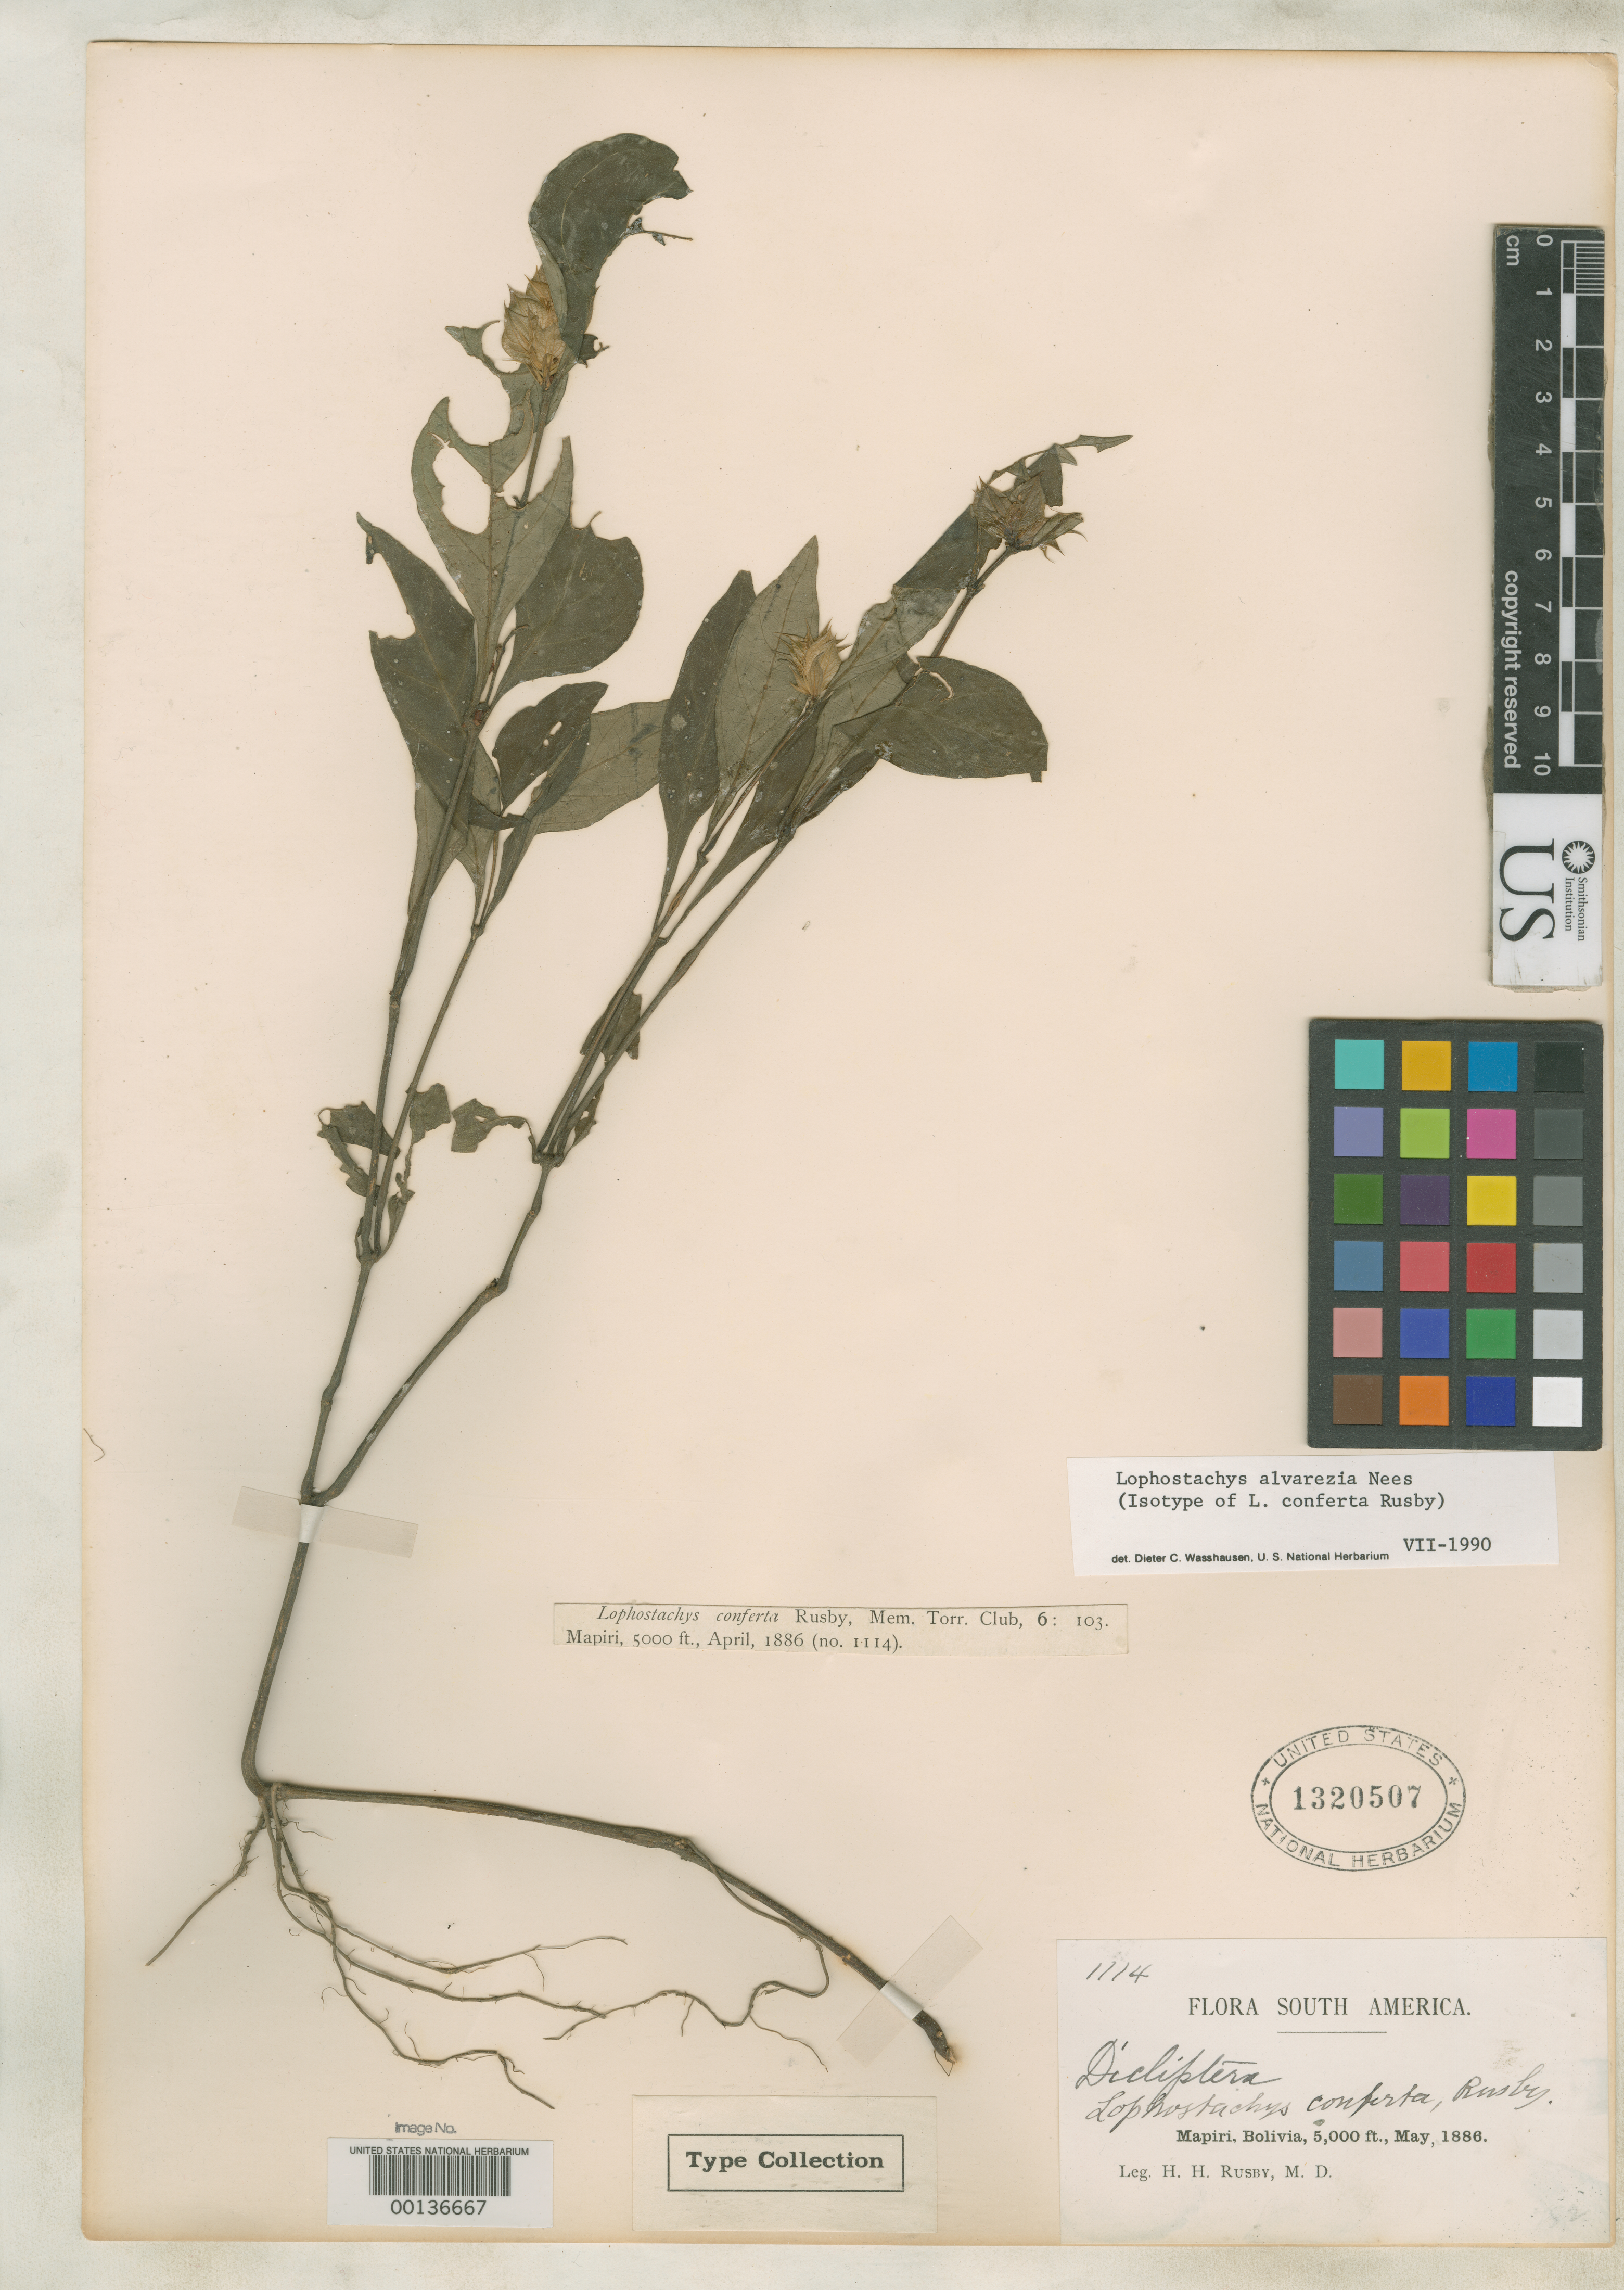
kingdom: Plantae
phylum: Tracheophyta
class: Magnoliopsida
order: Lamiales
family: Acanthaceae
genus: Lophostachys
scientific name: Lophostachys conferta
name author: Rusby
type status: Isosyntype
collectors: H. H. Rusby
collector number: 1114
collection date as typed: May, 1886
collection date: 1886-05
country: Bolivia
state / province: La Páz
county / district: Larecaja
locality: Mapiri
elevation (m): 1524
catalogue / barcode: US 1320507